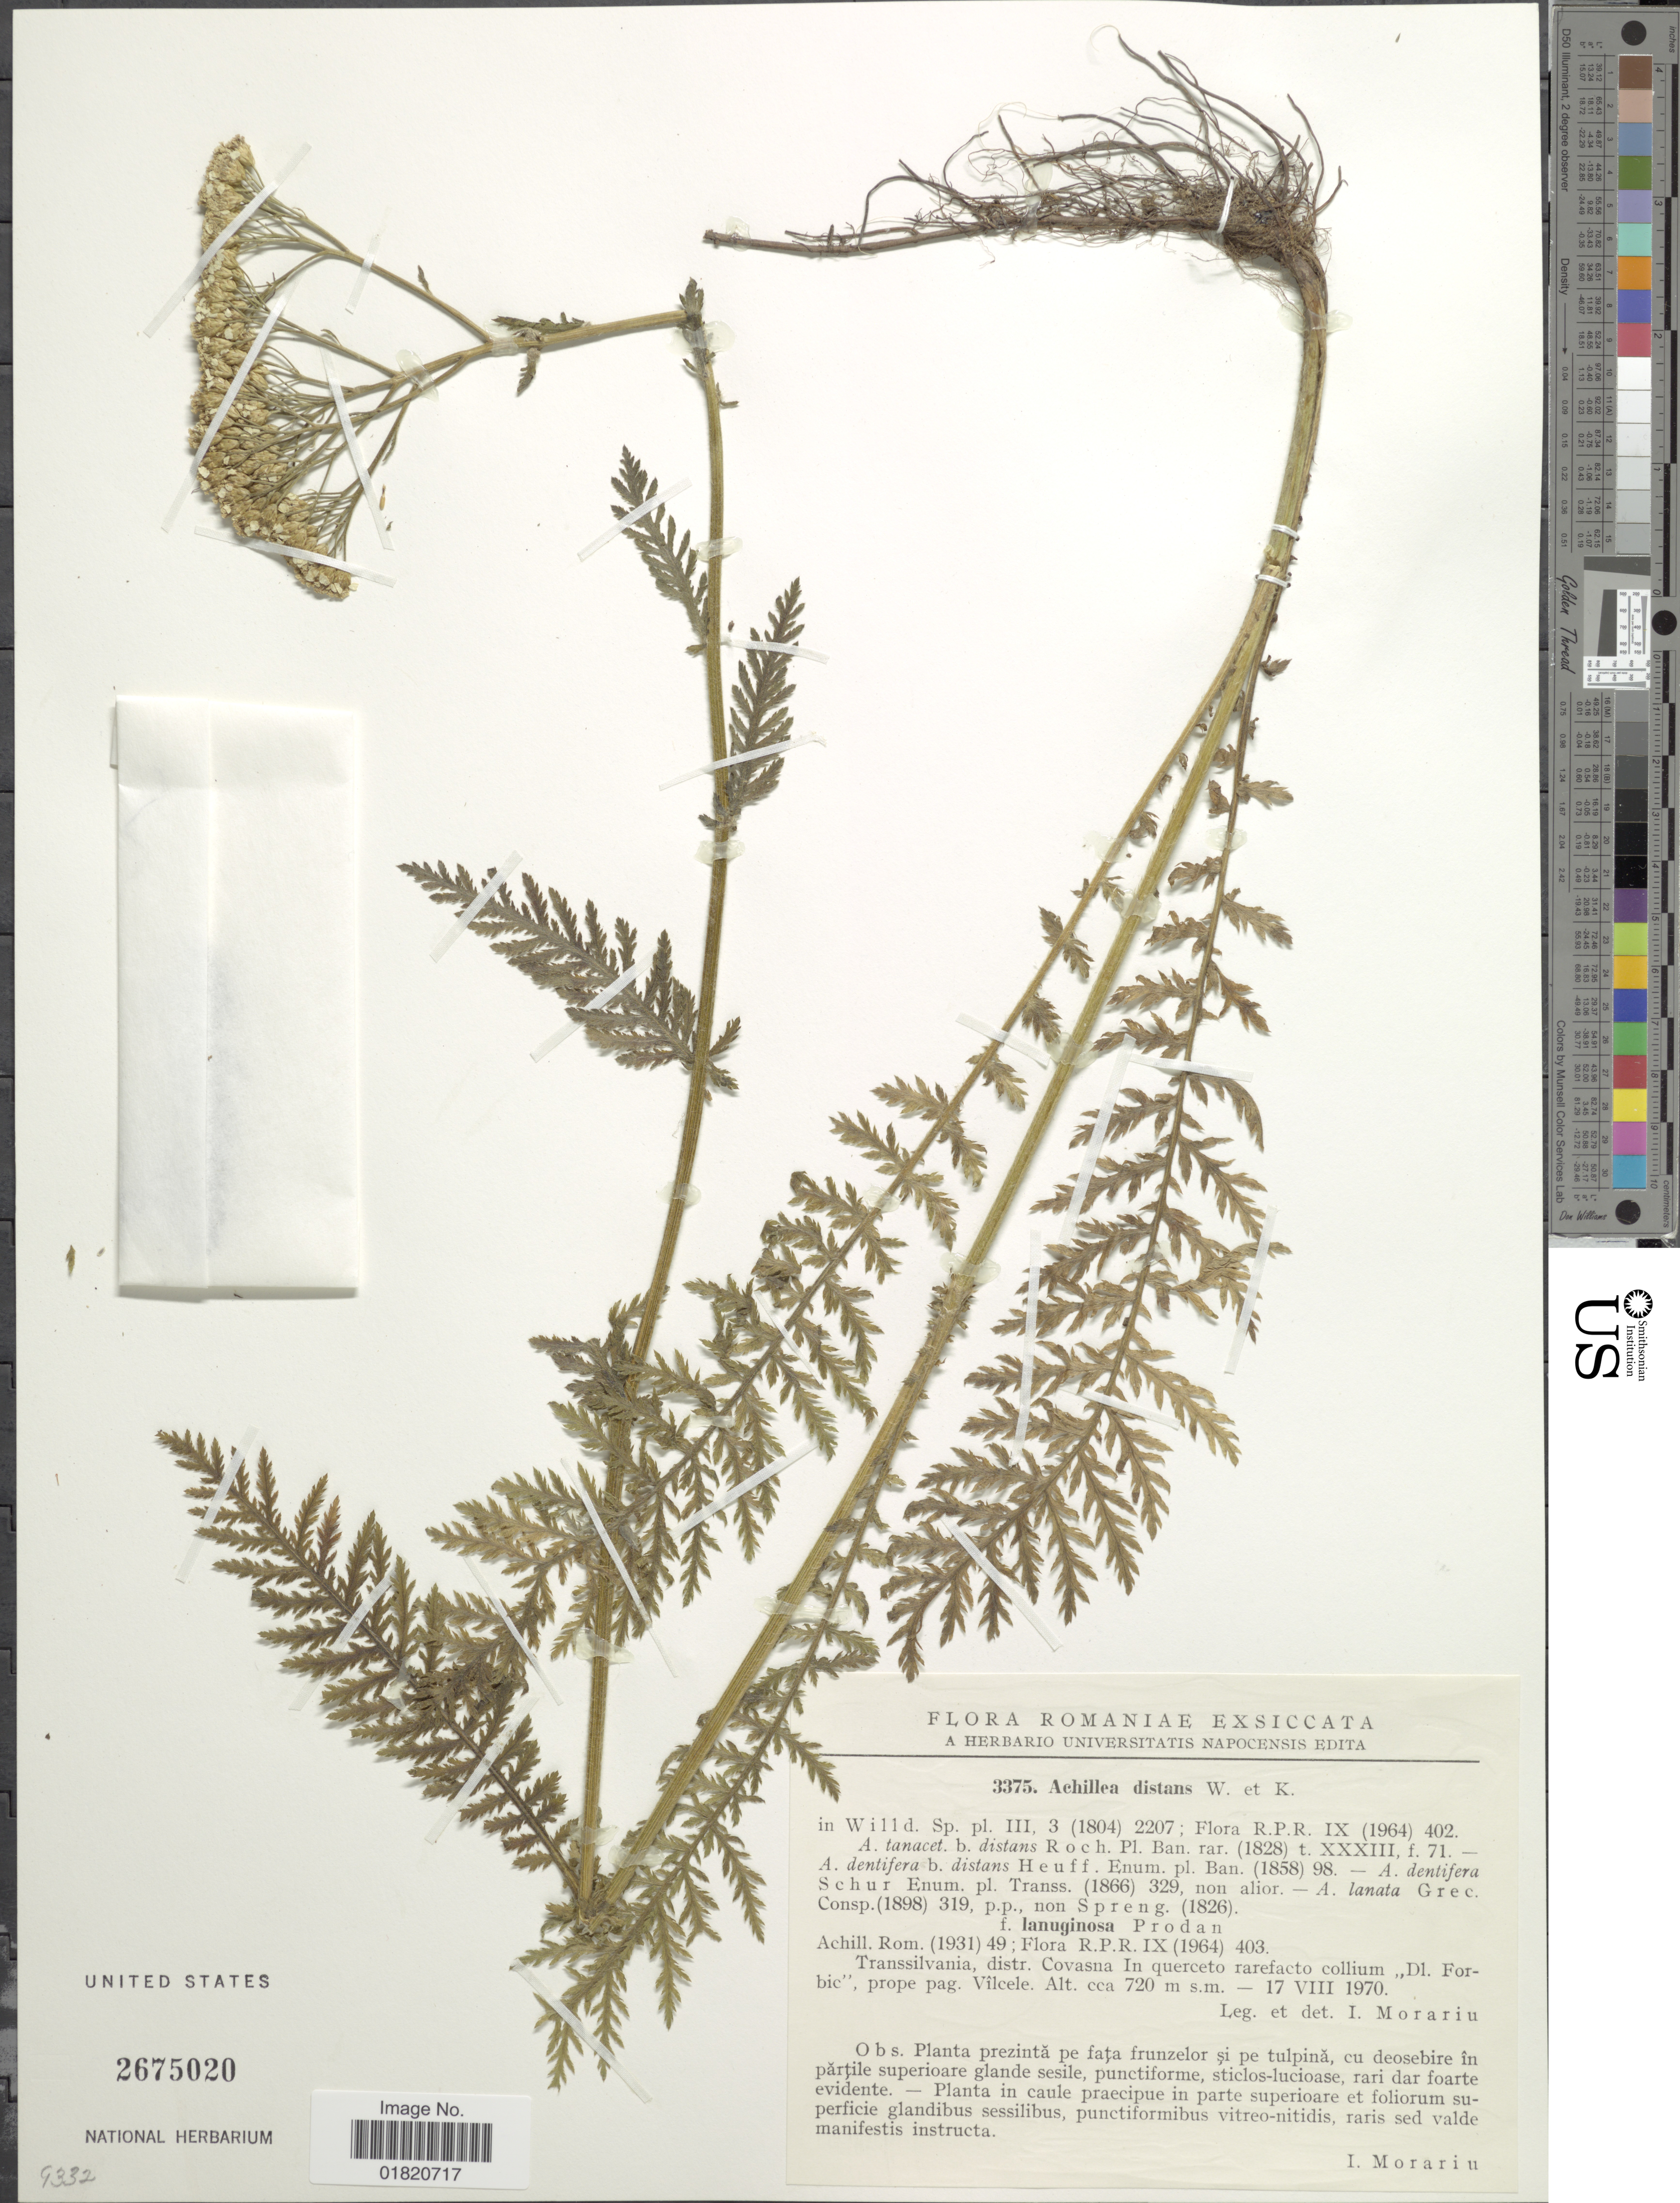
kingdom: Plantae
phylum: Tracheophyta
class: Magnoliopsida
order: Asterales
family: Asteraceae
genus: Achillea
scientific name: Achillea distans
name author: Waldst. & Kit. ex Willd.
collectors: I. Morariu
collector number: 3375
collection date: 1970-08-17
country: Romania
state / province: Covasna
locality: Transsilvania. In querceto rarefacto collium "Dl. Forbic", prope pag. Vilcele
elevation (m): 720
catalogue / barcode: US 2675020